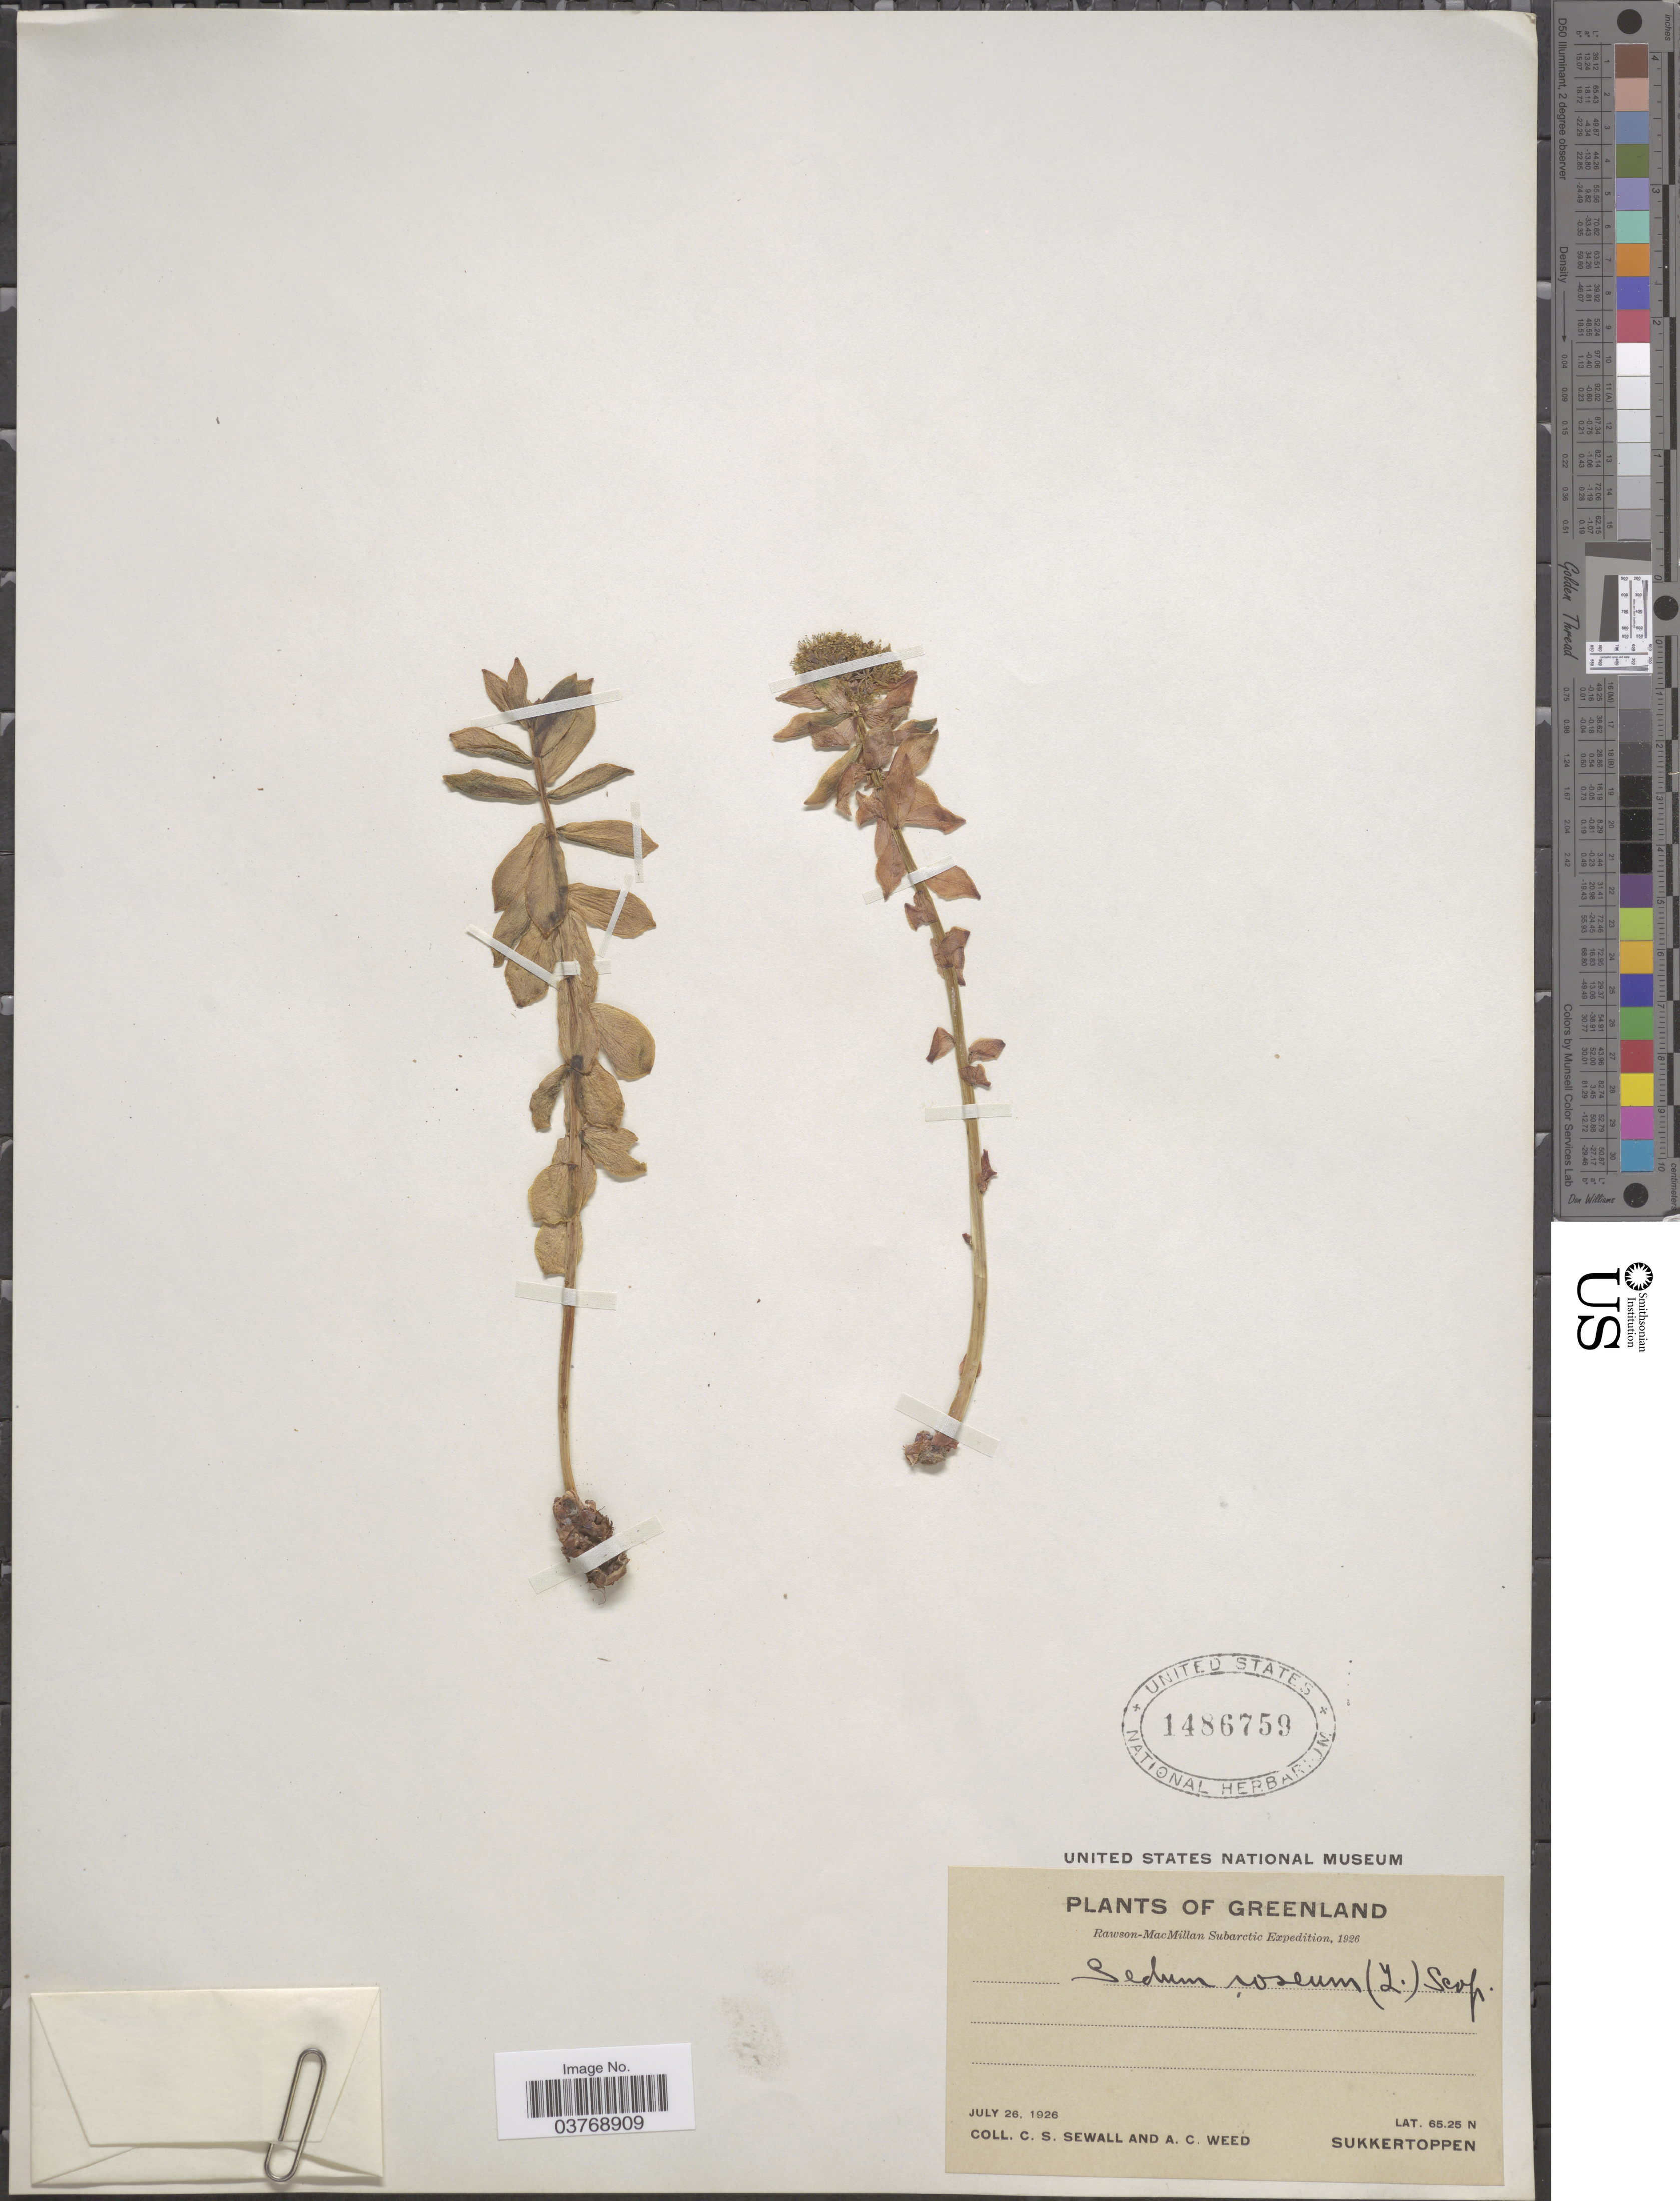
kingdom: Plantae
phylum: Tracheophyta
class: Magnoliopsida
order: Saxifragales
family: Crassulaceae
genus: Rhodiola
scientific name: Rhodiola rosea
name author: L.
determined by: Strong, Mark T., (BOT), Smithsonian Institution - National Museum of Natural History (UNITED STATES)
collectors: C. Sewall & A. Weed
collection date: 1926-07-26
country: Greenland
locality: Sukkertoppen.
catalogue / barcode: US 1486759